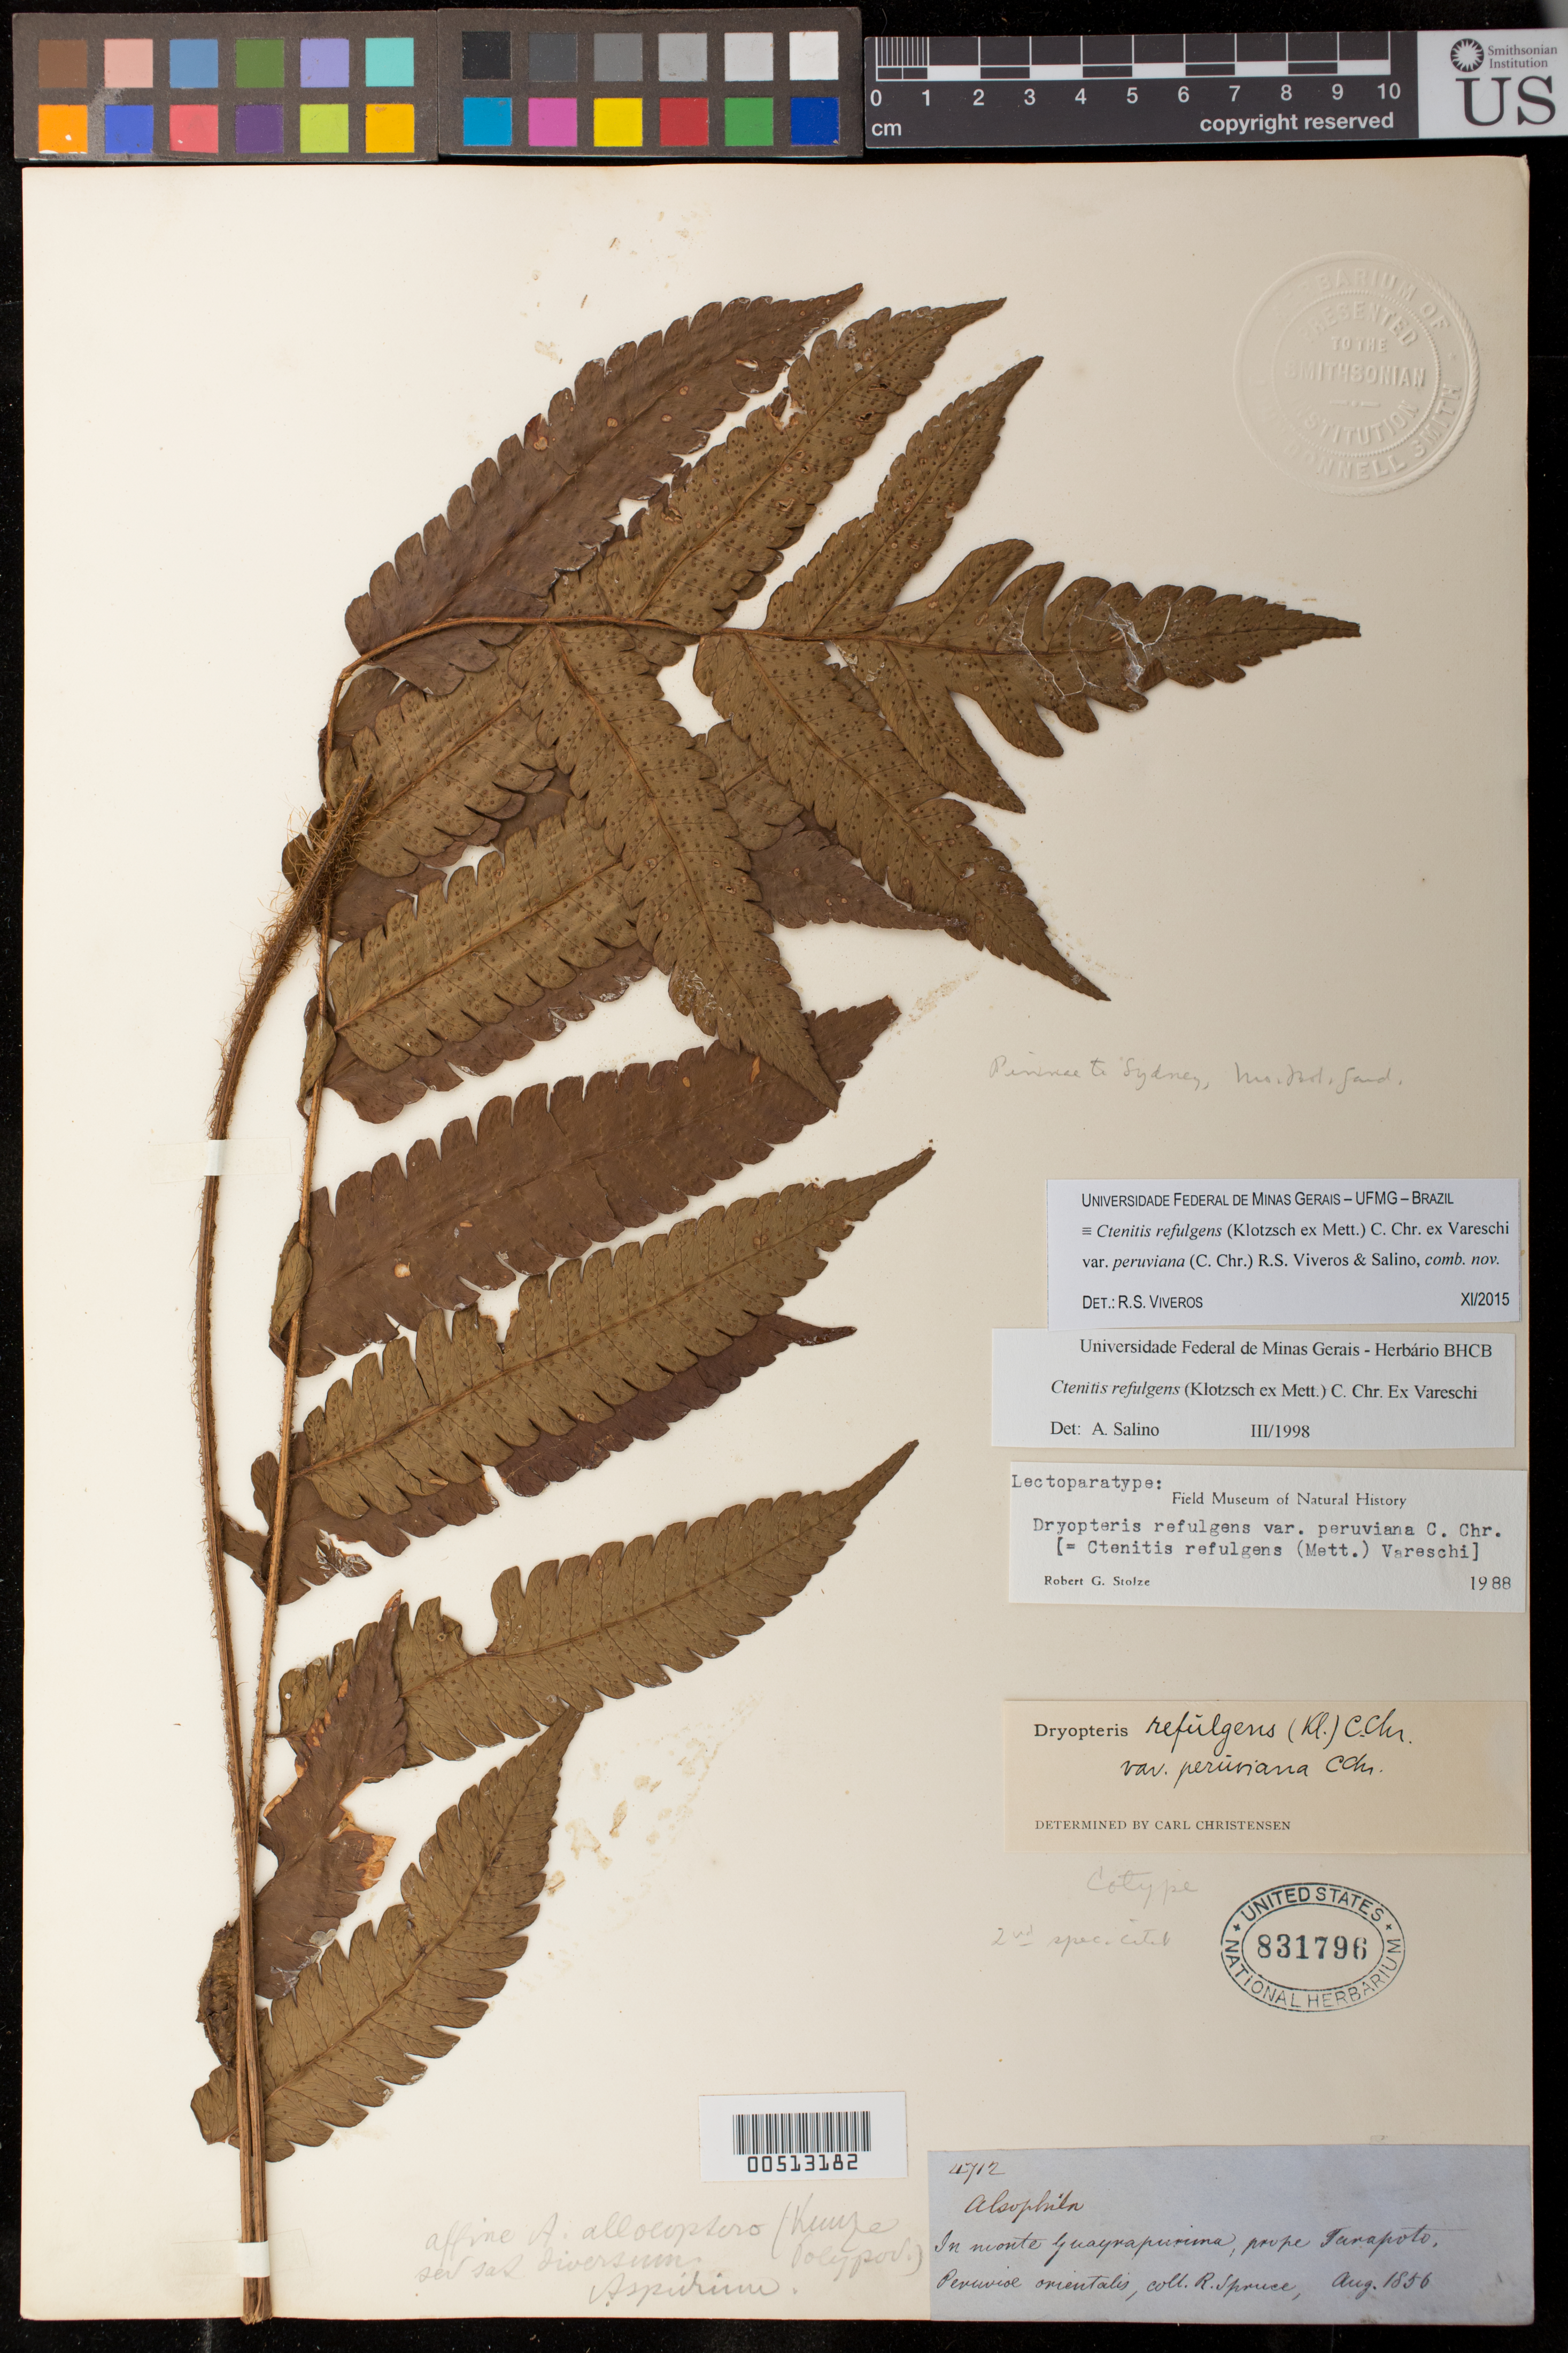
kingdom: Plantae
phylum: Tracheophyta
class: Polypodiopsida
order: Polypodiales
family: Dryopteridaceae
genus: Dryopteris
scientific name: Dryopteris refulgens var. peruviana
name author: C. Chr.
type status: Syntype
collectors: R. Spruce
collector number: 4712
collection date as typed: Aug 1856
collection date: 1856-08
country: Peru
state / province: San Martín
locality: in Monte Guayrapurima, prope Tarapoto, Peruviae oriental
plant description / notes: Annotated as "lectoparatype" by R.G. Stolze (1988)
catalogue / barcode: US 831796